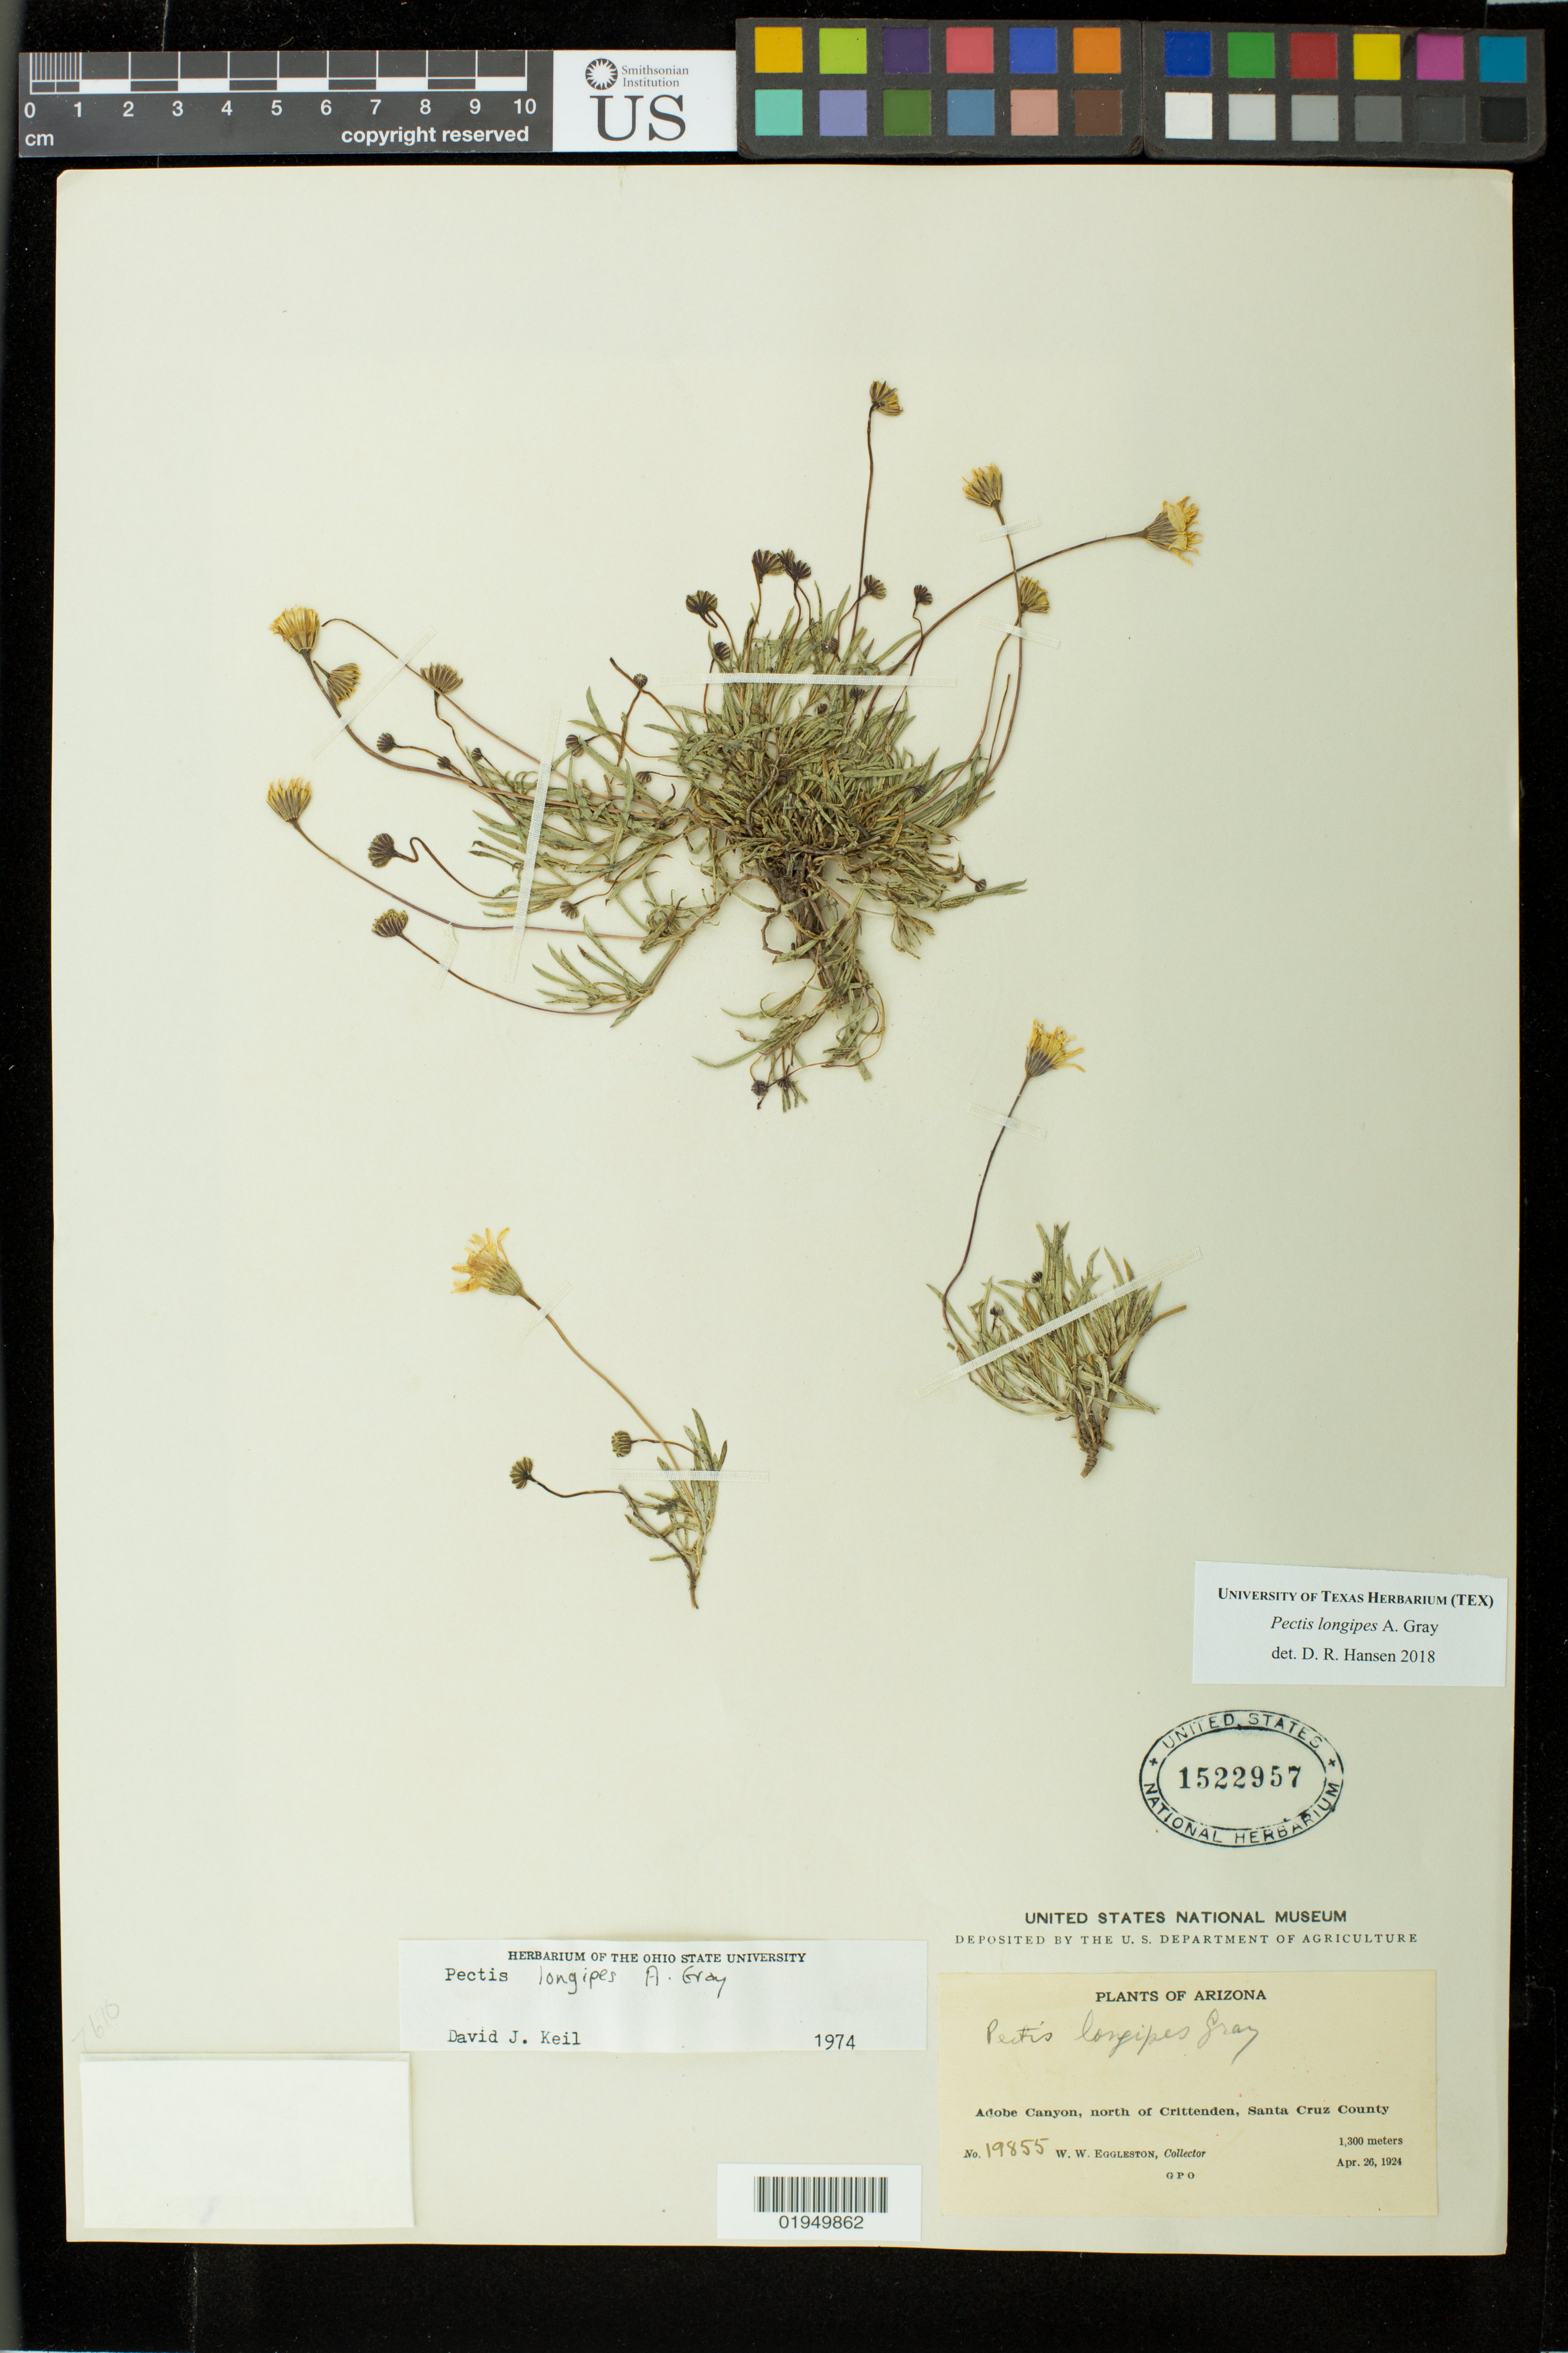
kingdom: Plantae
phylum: Tracheophyta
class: Magnoliopsida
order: Asterales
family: Asteraceae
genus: Pectis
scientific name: Pectis longipes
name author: A. Gray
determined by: Hansen, D. R.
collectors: W. W. Eggleston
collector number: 19855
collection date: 1924-04-26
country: United States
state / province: Arizona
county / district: Santa Cruz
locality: Adobe Canyon, north of Crittenden.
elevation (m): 1300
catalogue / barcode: US 1522957